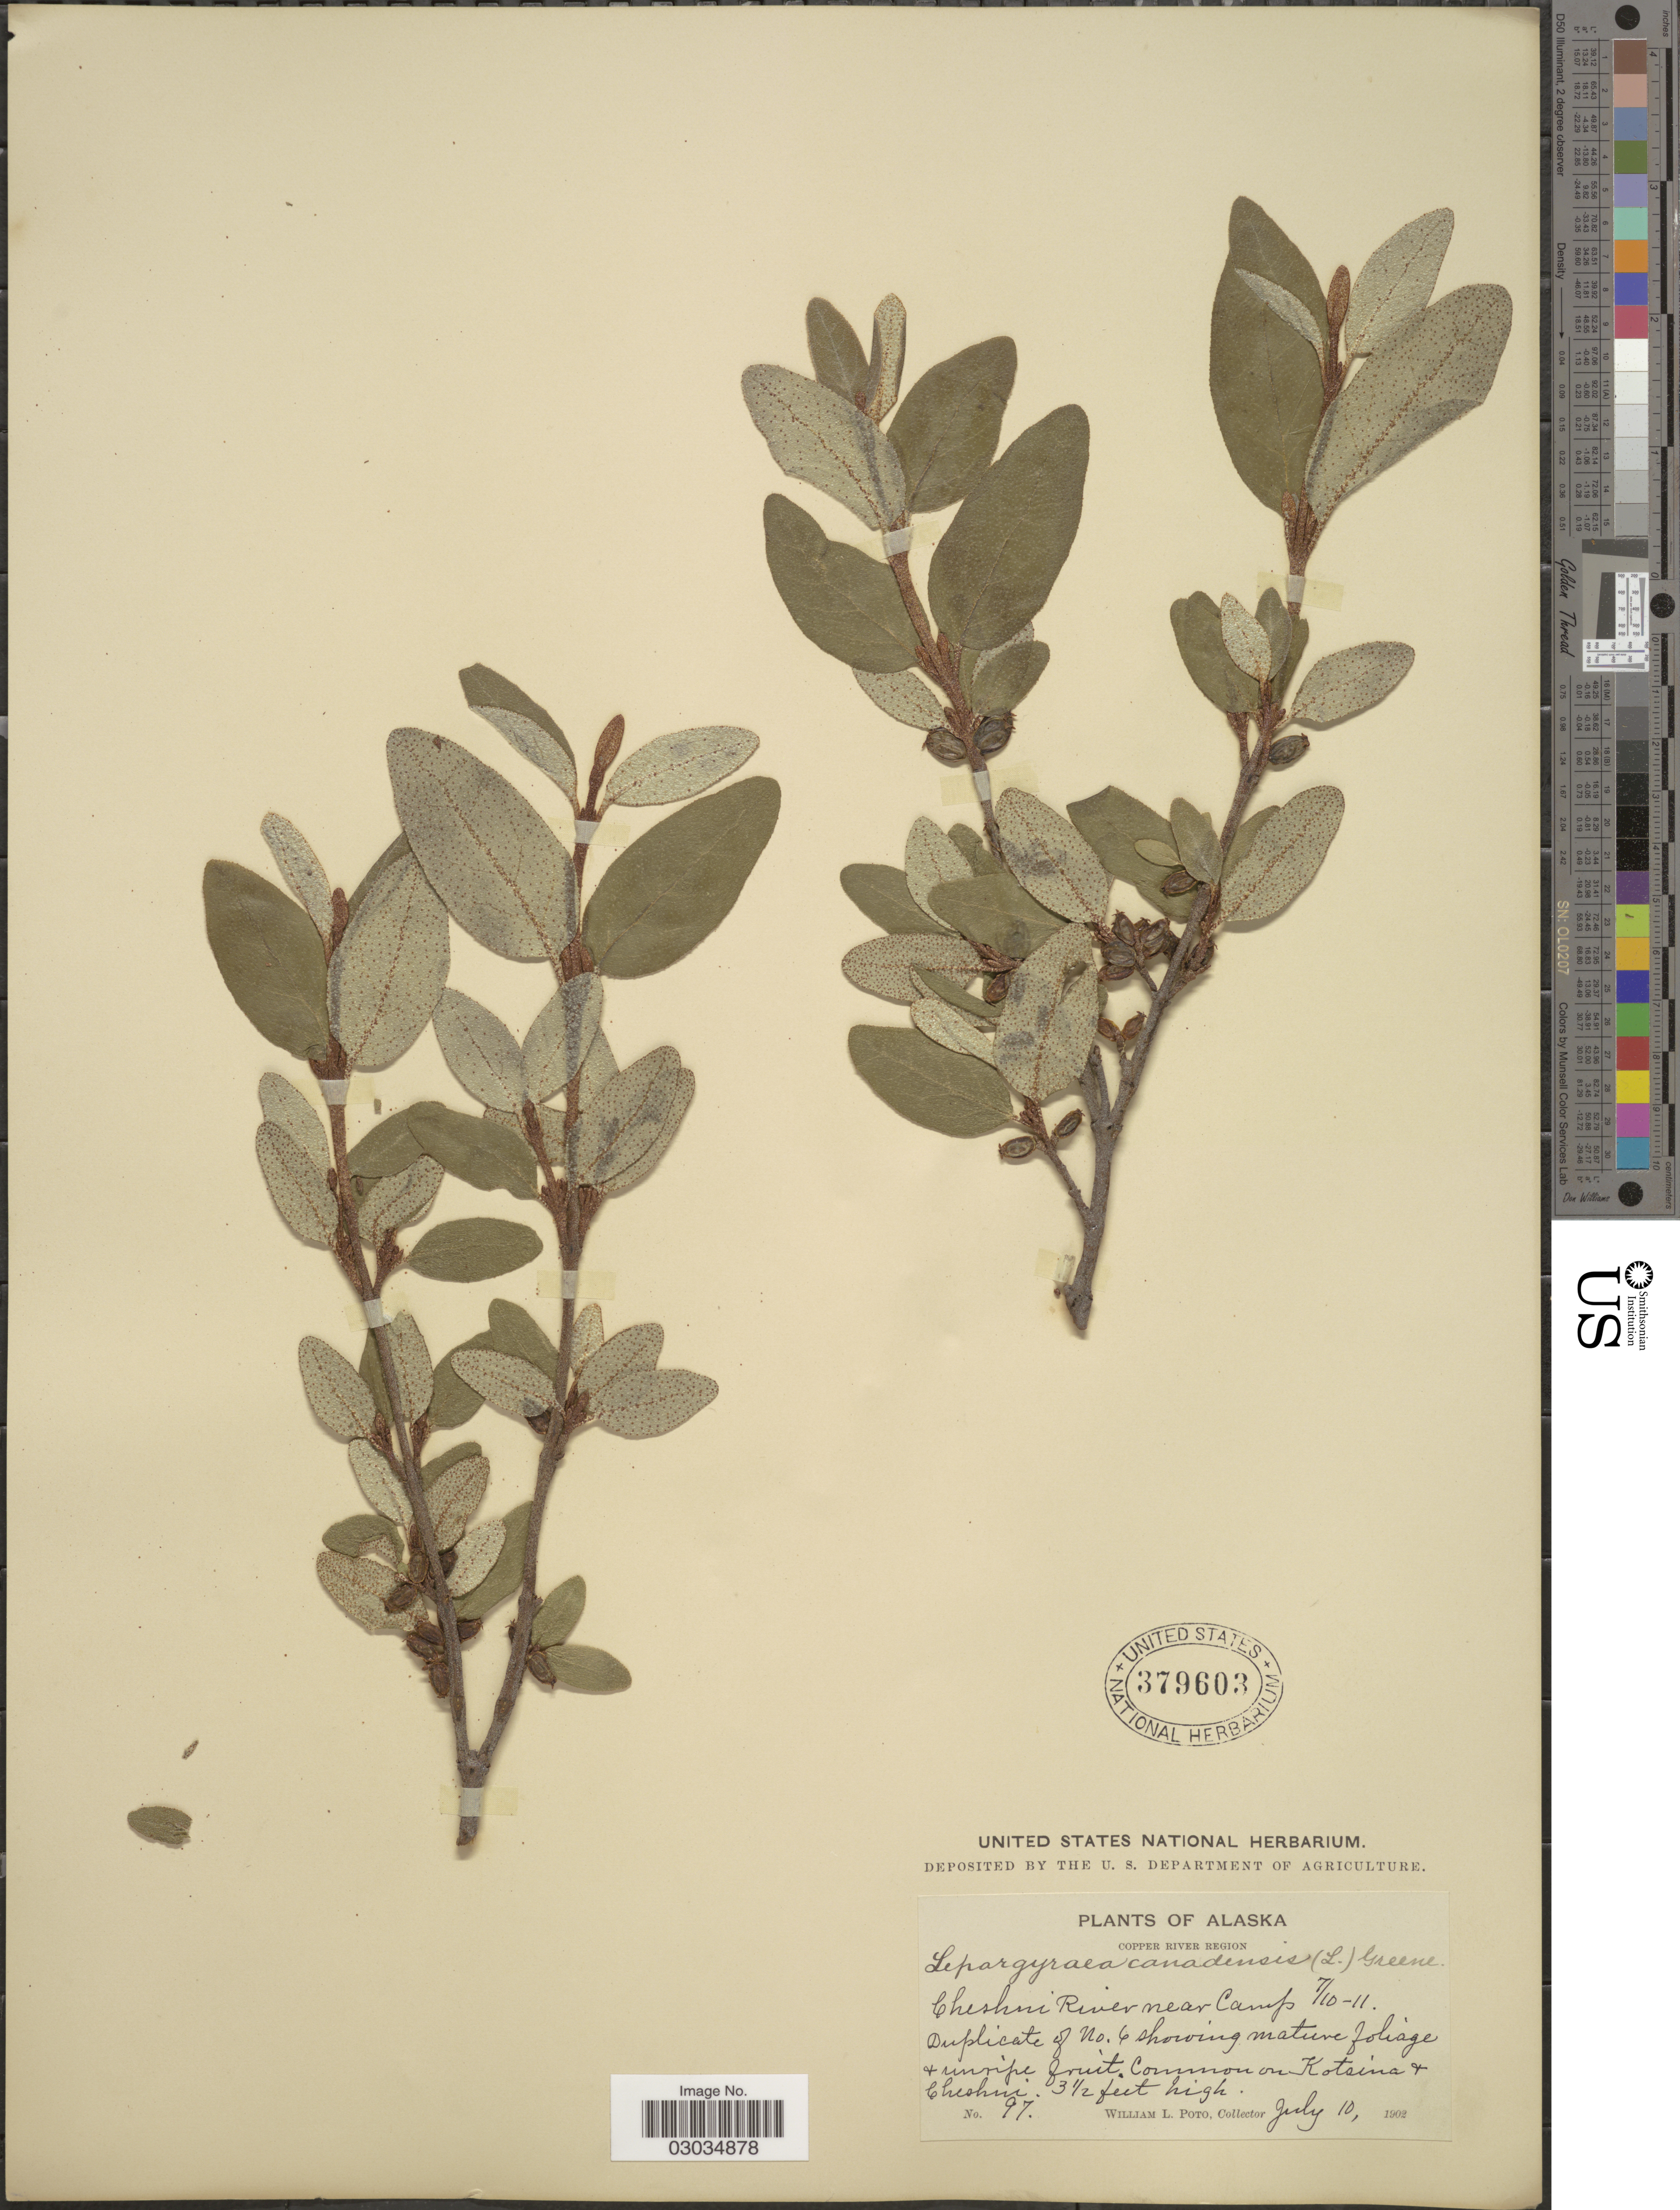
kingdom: Plantae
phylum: Tracheophyta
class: Magnoliopsida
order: Rosales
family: Elaeagnaceae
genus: Shepherdia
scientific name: Shepherdia canadensis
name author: (L.) Nutt.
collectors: W. Poto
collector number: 97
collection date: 1902-07-10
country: United States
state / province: Alaska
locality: Copper River Region, Cheshni River near Camp 7/10-11.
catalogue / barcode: US 379603